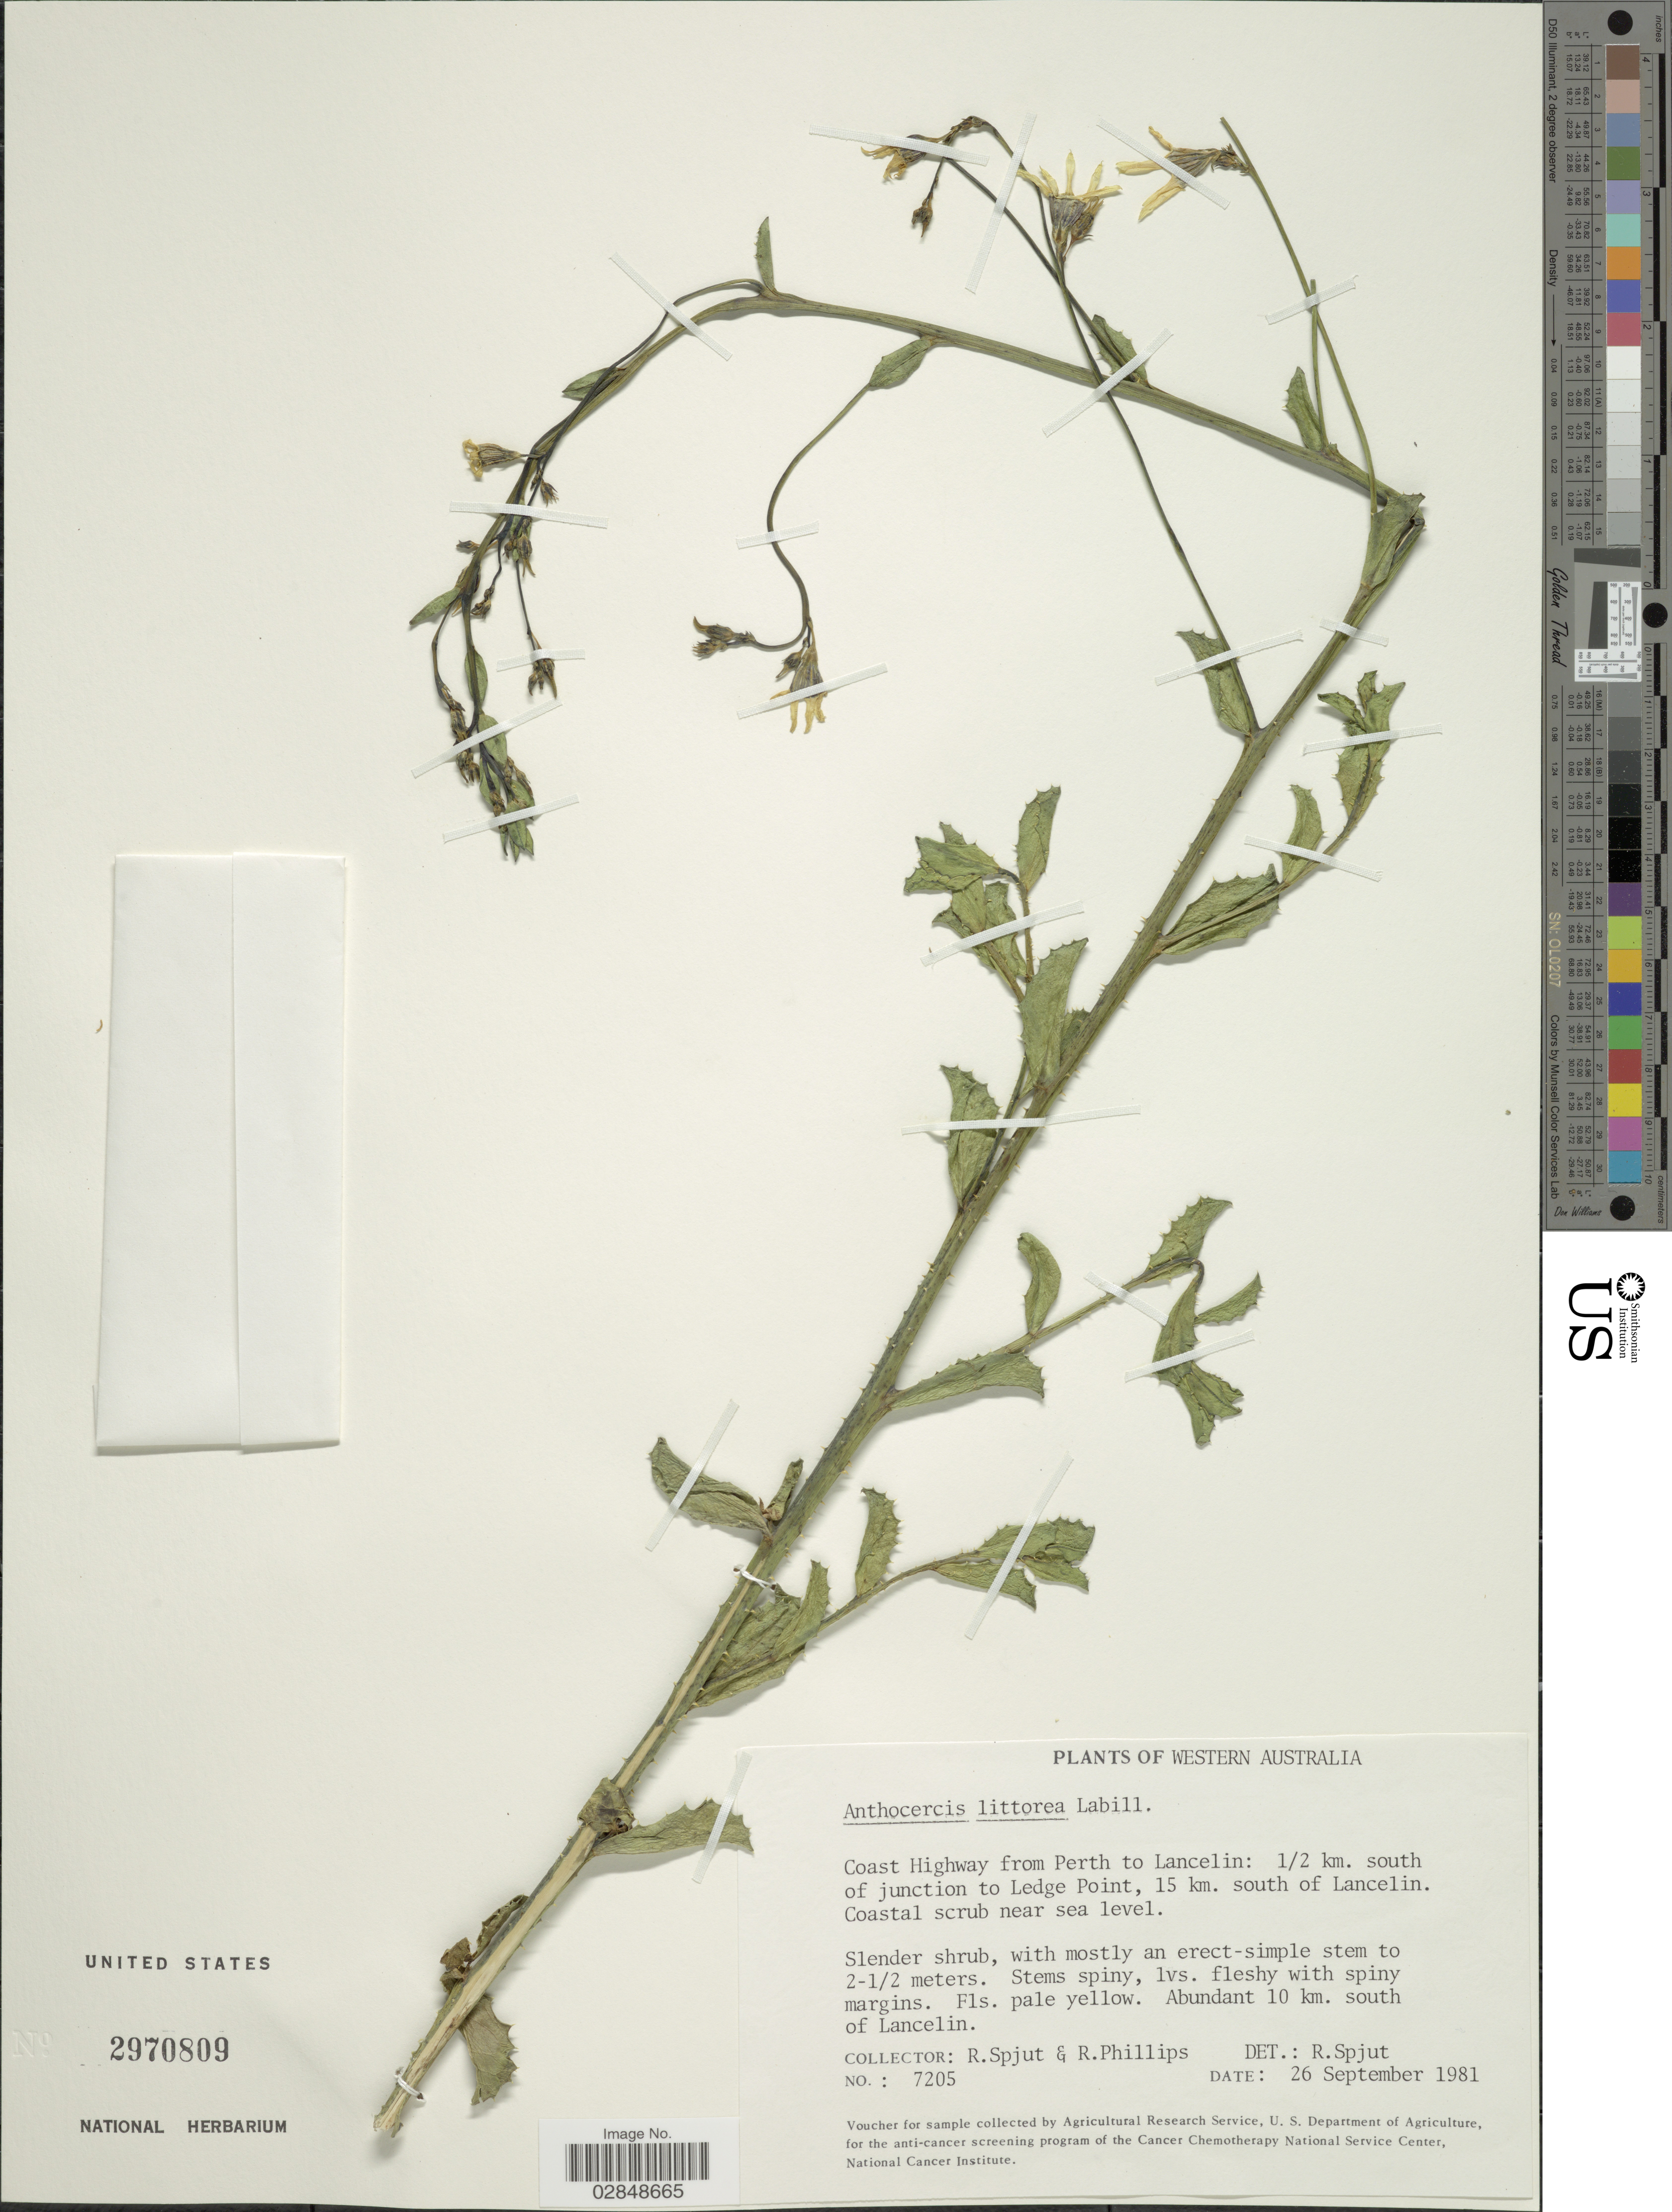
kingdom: Plantae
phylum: Tracheophyta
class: Magnoliopsida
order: Solanales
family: Solanaceae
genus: Anthocercis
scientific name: Anthocercis littorea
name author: Labill.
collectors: R. Spjut & R. Phillips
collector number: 7205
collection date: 1981-09-26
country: Australia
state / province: Western Australia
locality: Coast Highway from Perth to Lancelin: ½ km. south of junction to Ledge Point, 15 km. south of Lancelin. Abundant 10 km. south of Lancelin.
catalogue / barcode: US 2970809